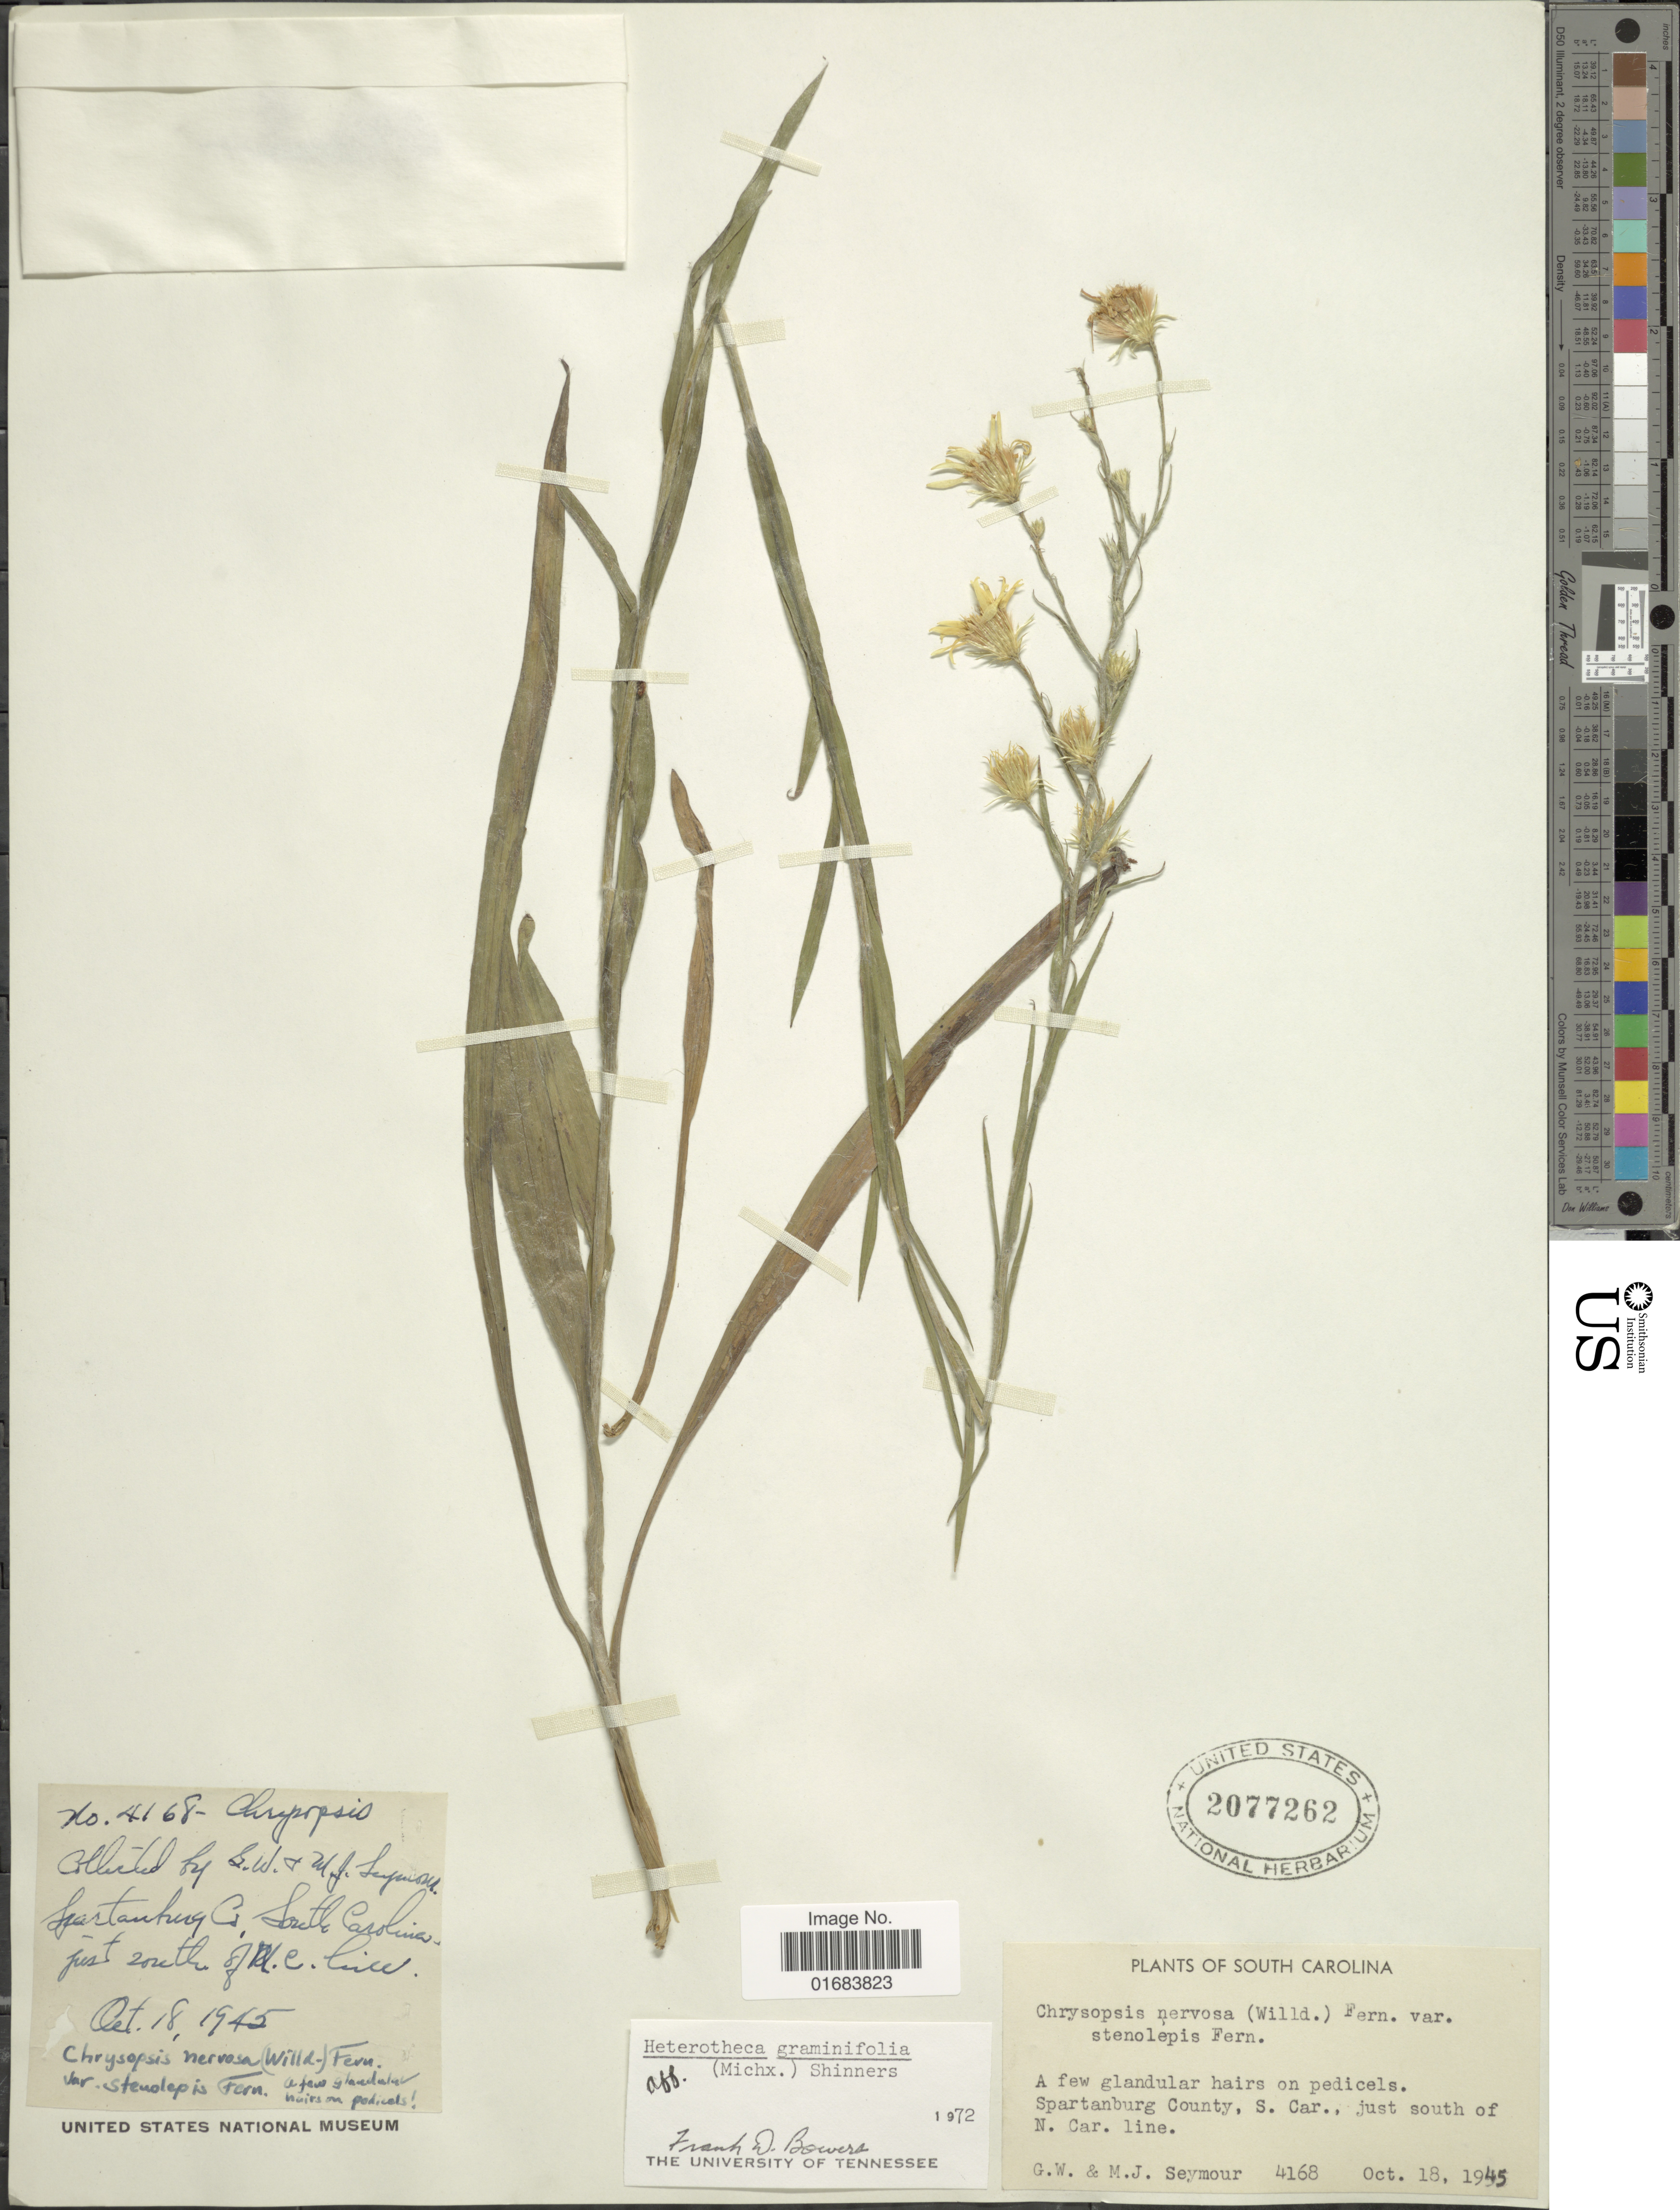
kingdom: Plantae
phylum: Tracheophyta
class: Magnoliopsida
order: Asterales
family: Asteraceae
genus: Pityopsis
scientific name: Pityopsis graminifolia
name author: (Michx.) Nutt.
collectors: G. Seymour & M. Seymour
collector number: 4168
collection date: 1945-10-18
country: United States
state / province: South Carolina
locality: Spartenburg County, S. Car., just south of N. Car. line.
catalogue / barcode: US 2077262